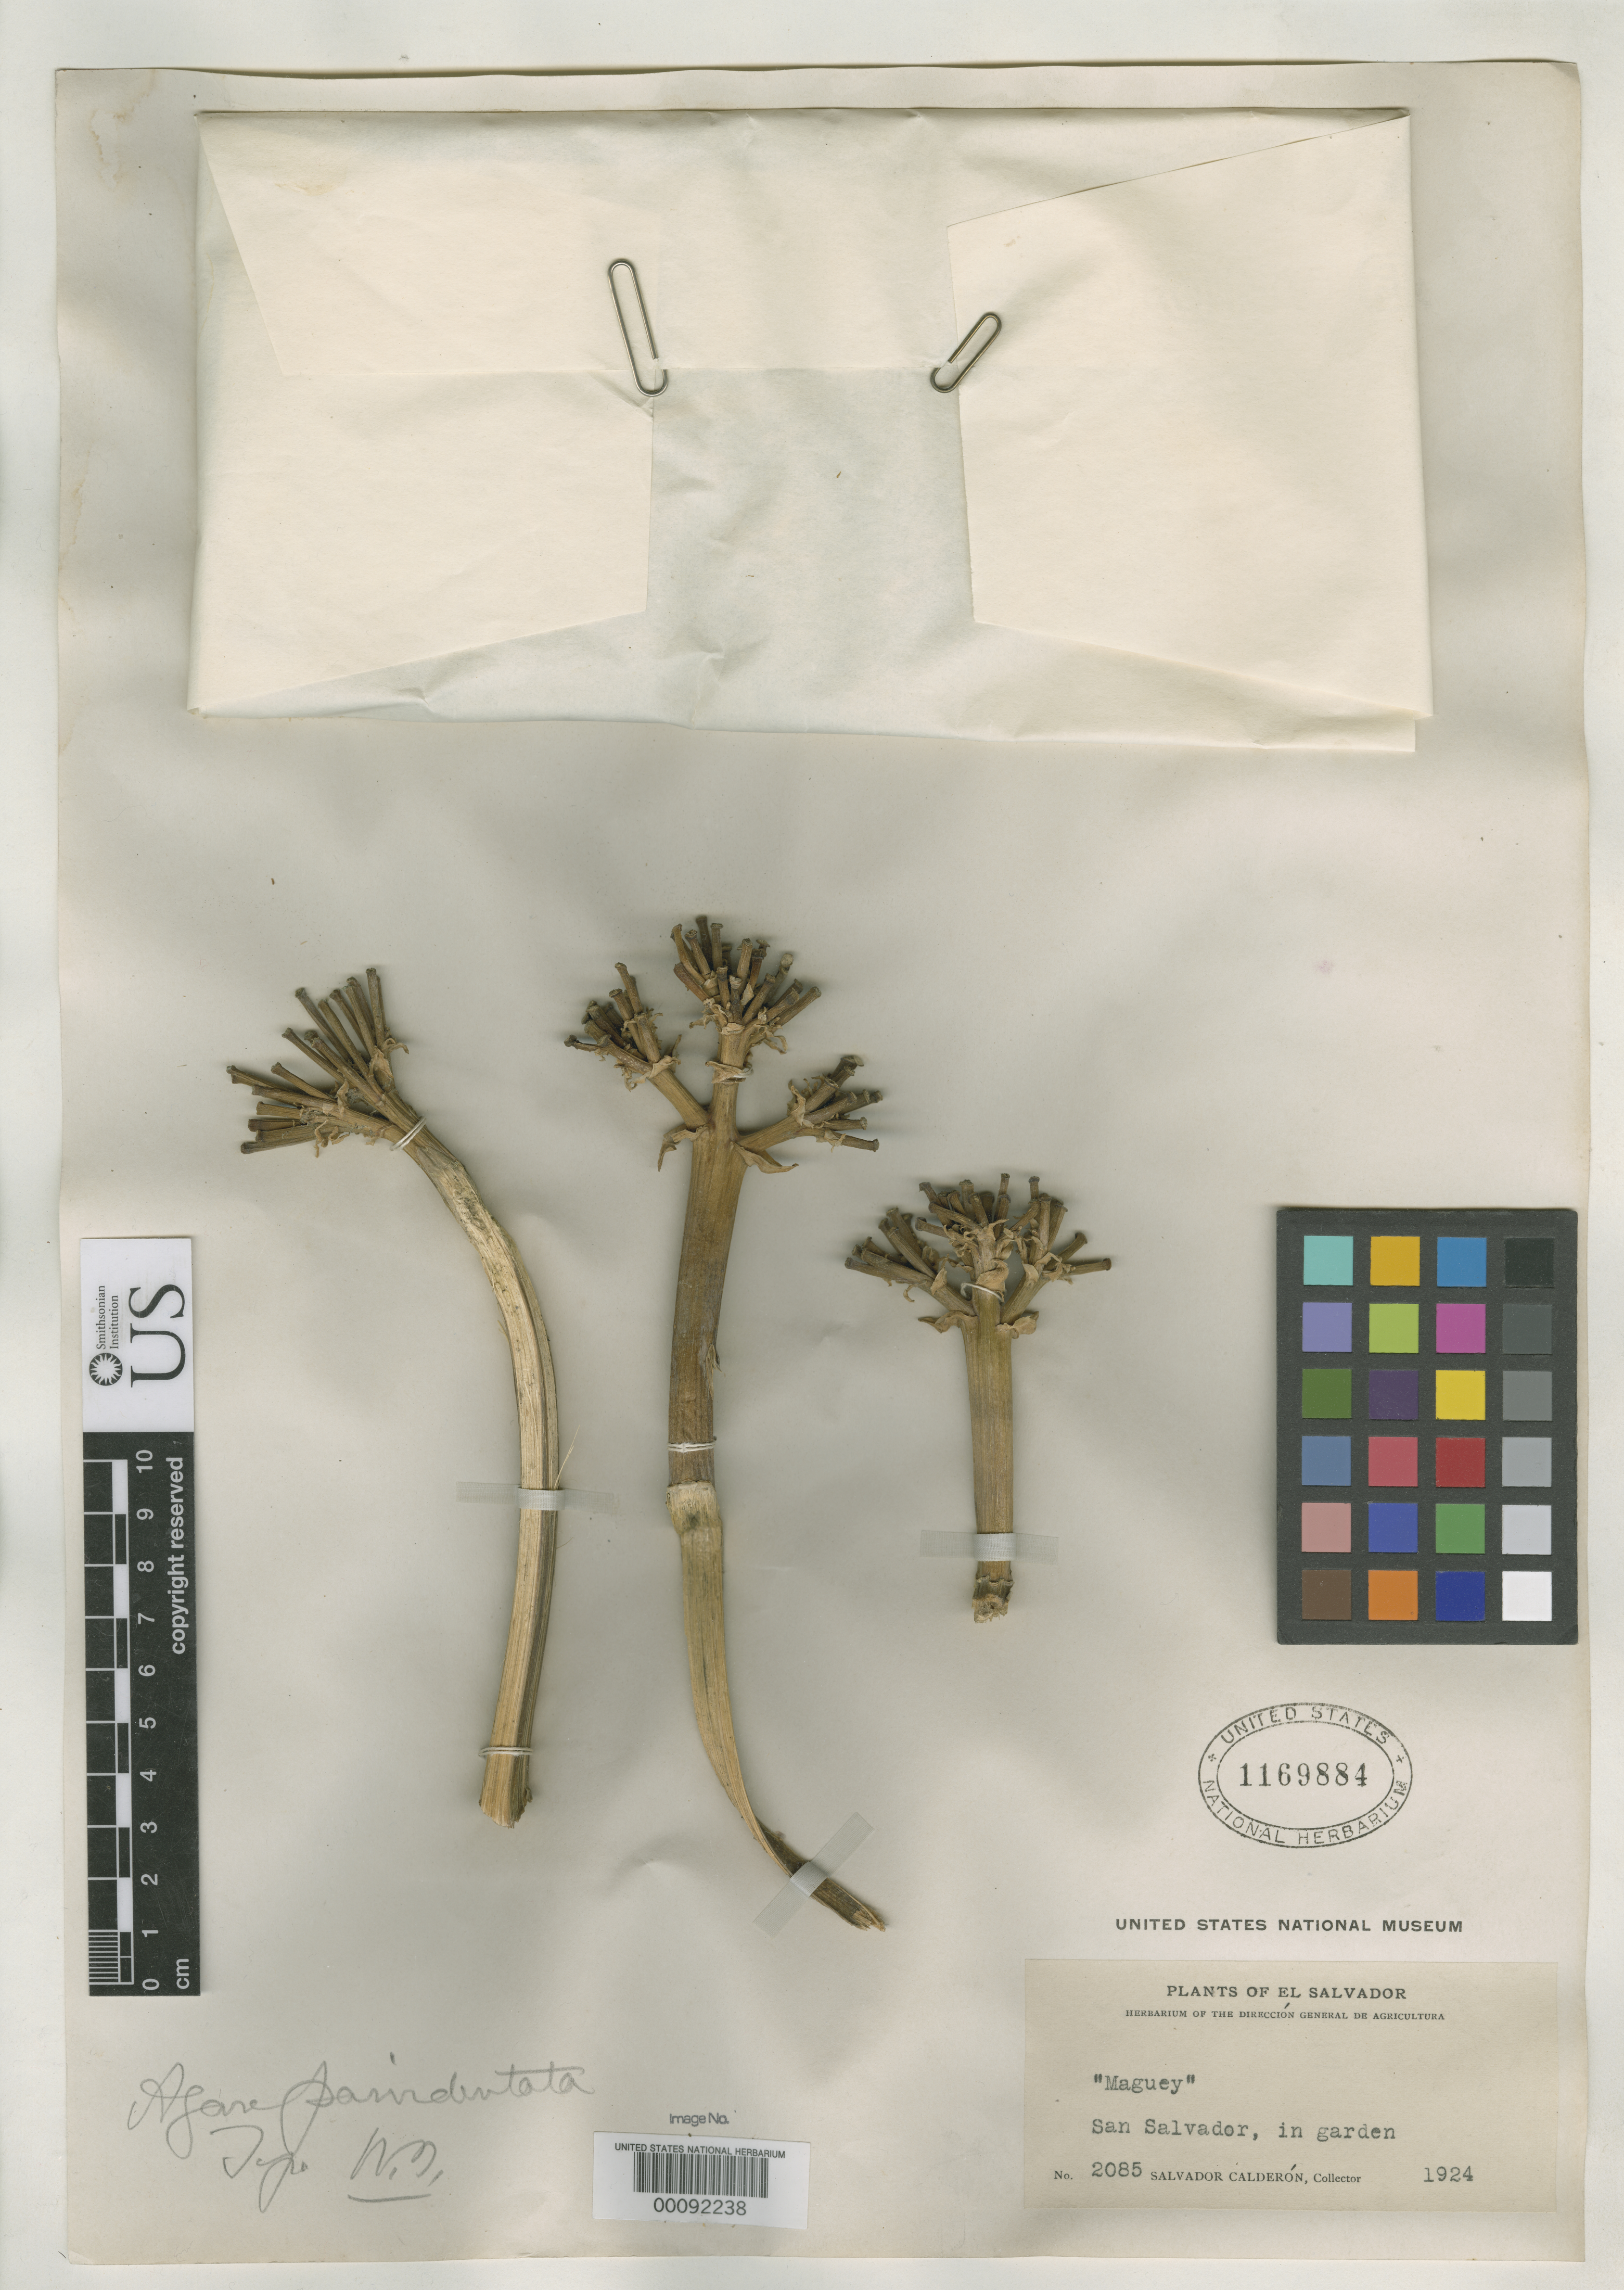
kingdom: Plantae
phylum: Tracheophyta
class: Liliopsida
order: Asparagales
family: Asparagaceae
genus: Agave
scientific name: Agave parvidentata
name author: Trel.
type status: Holotype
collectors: S. Calderón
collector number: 2085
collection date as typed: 1924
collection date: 1924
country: El Salvador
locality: San Salvador.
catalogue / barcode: US 1169884